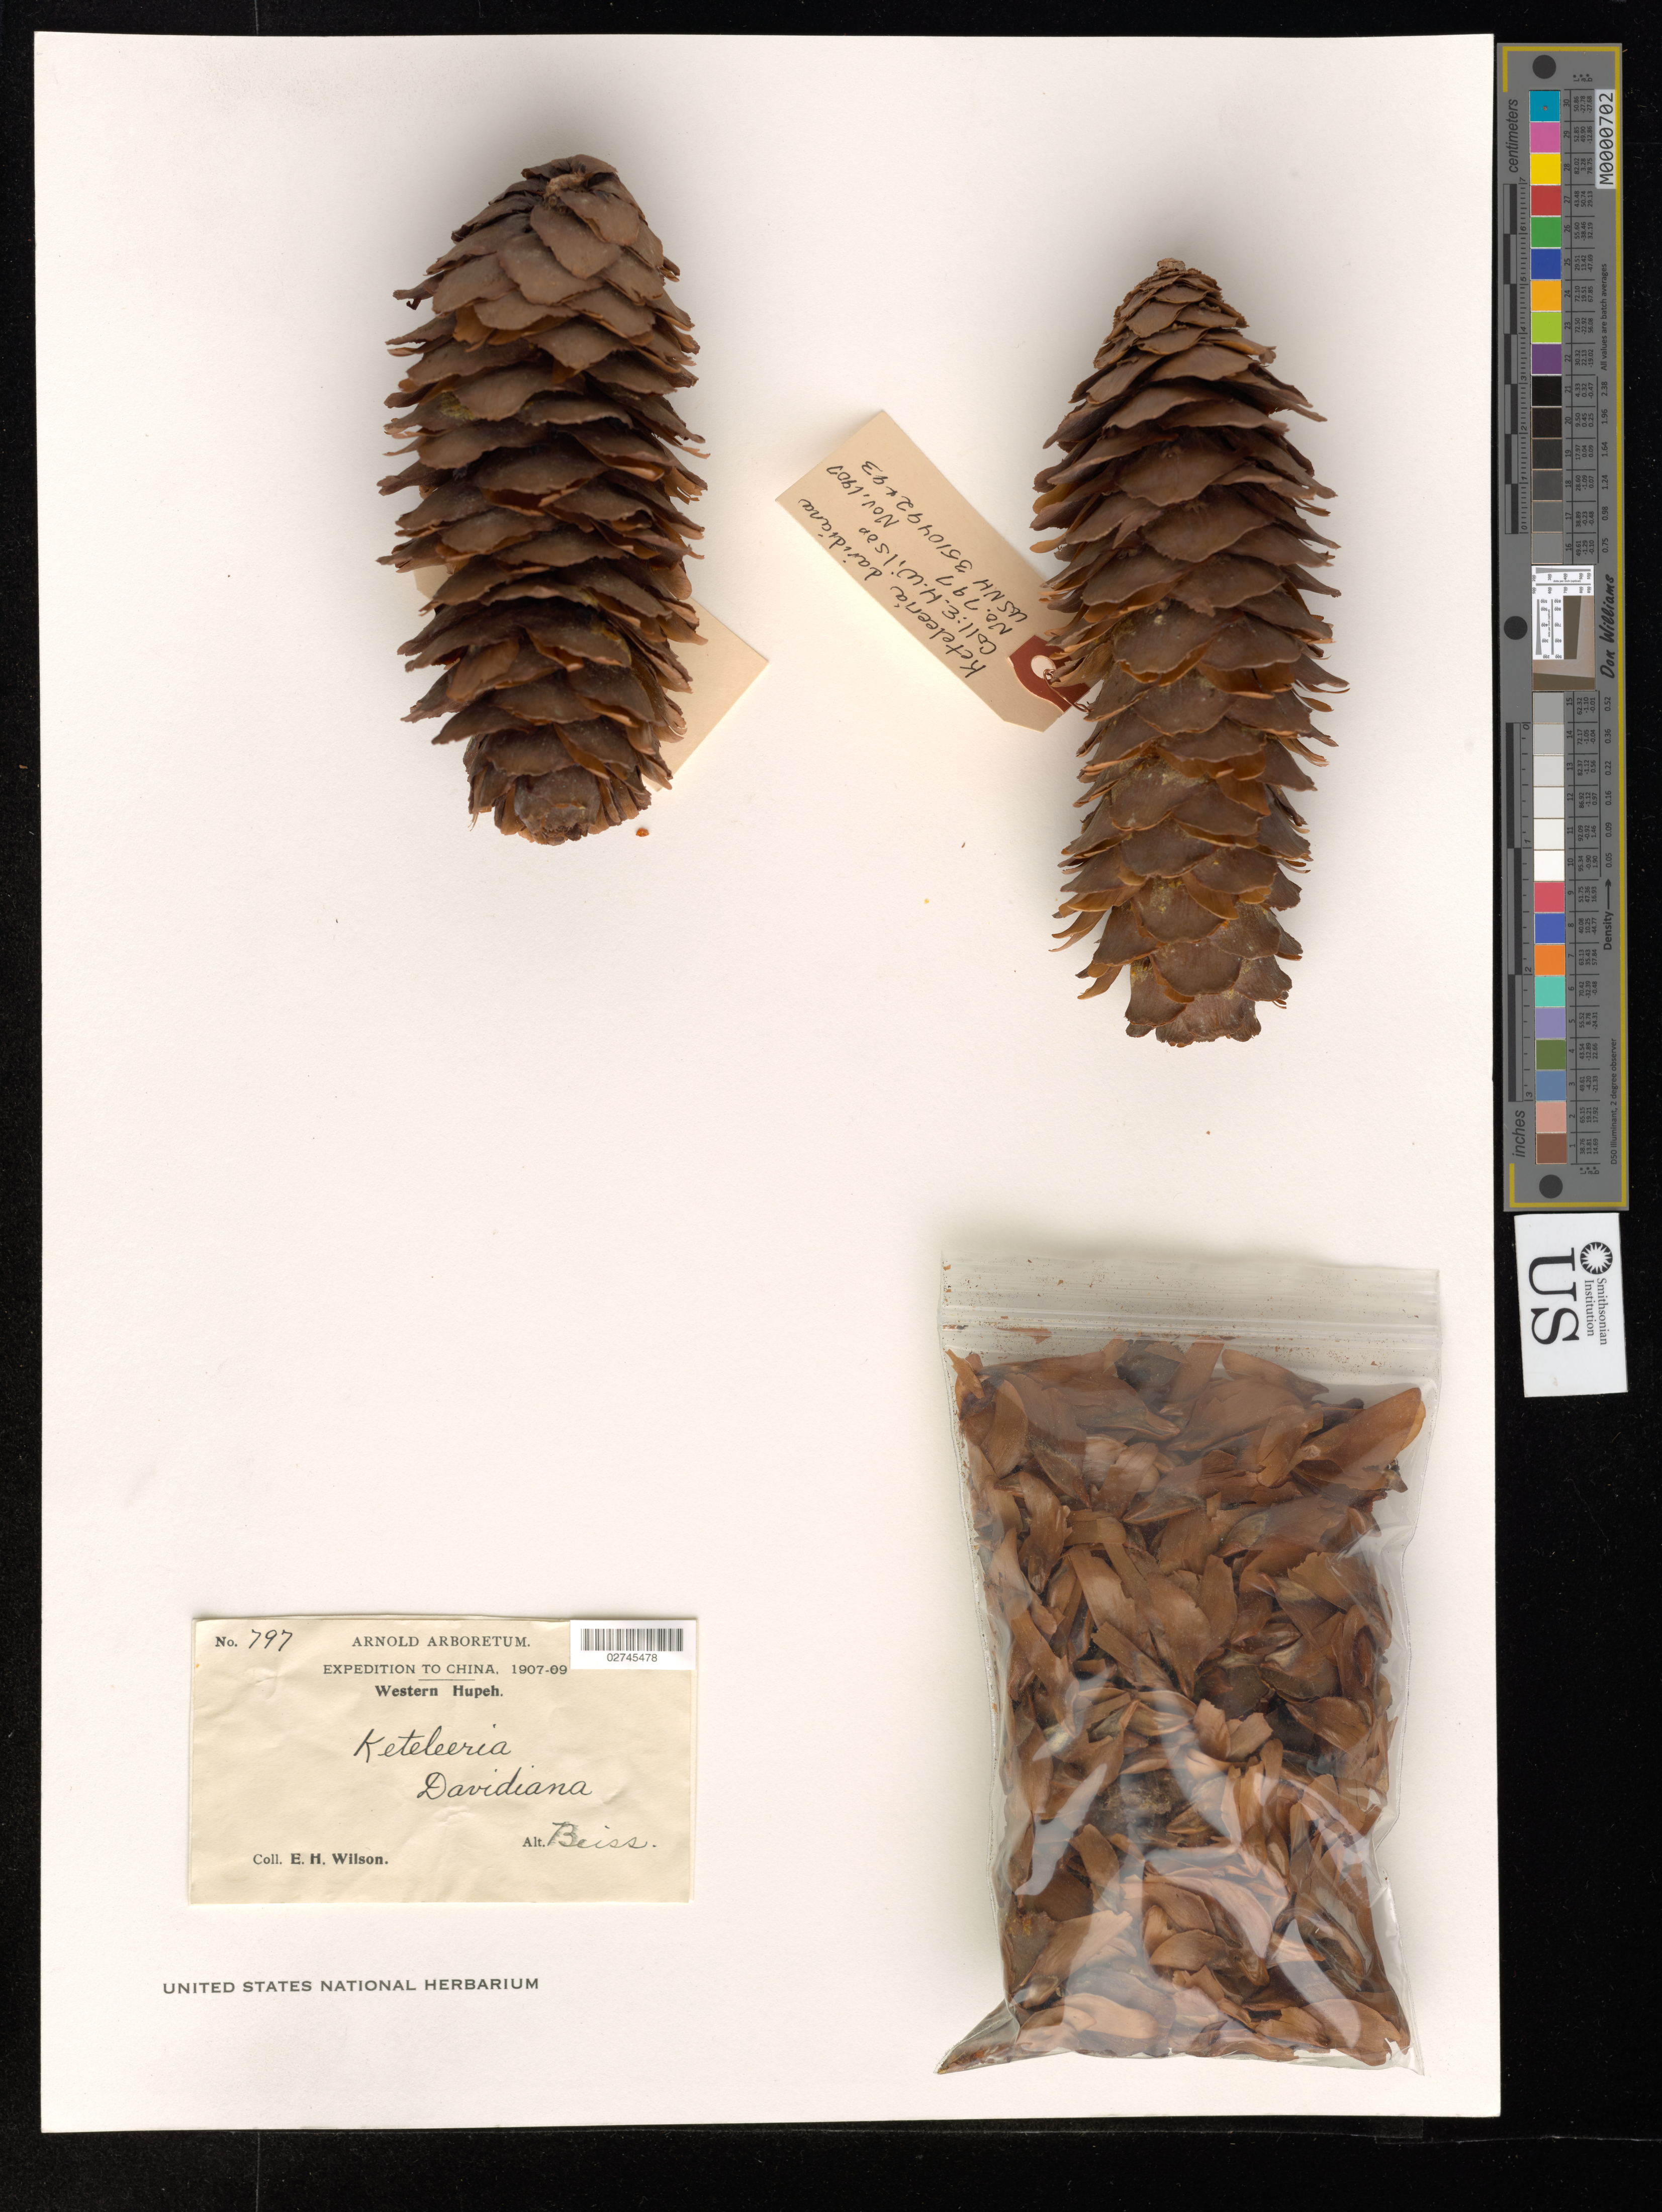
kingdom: Plantae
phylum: Tracheophyta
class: Pinopsida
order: Pinales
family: Pinaceae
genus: Keteleeria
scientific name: Keteleeria davidiana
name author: (Bertrand) Beissn.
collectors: E. Wilson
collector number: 797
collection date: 1907-11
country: China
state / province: Hubei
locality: Western Hupeh